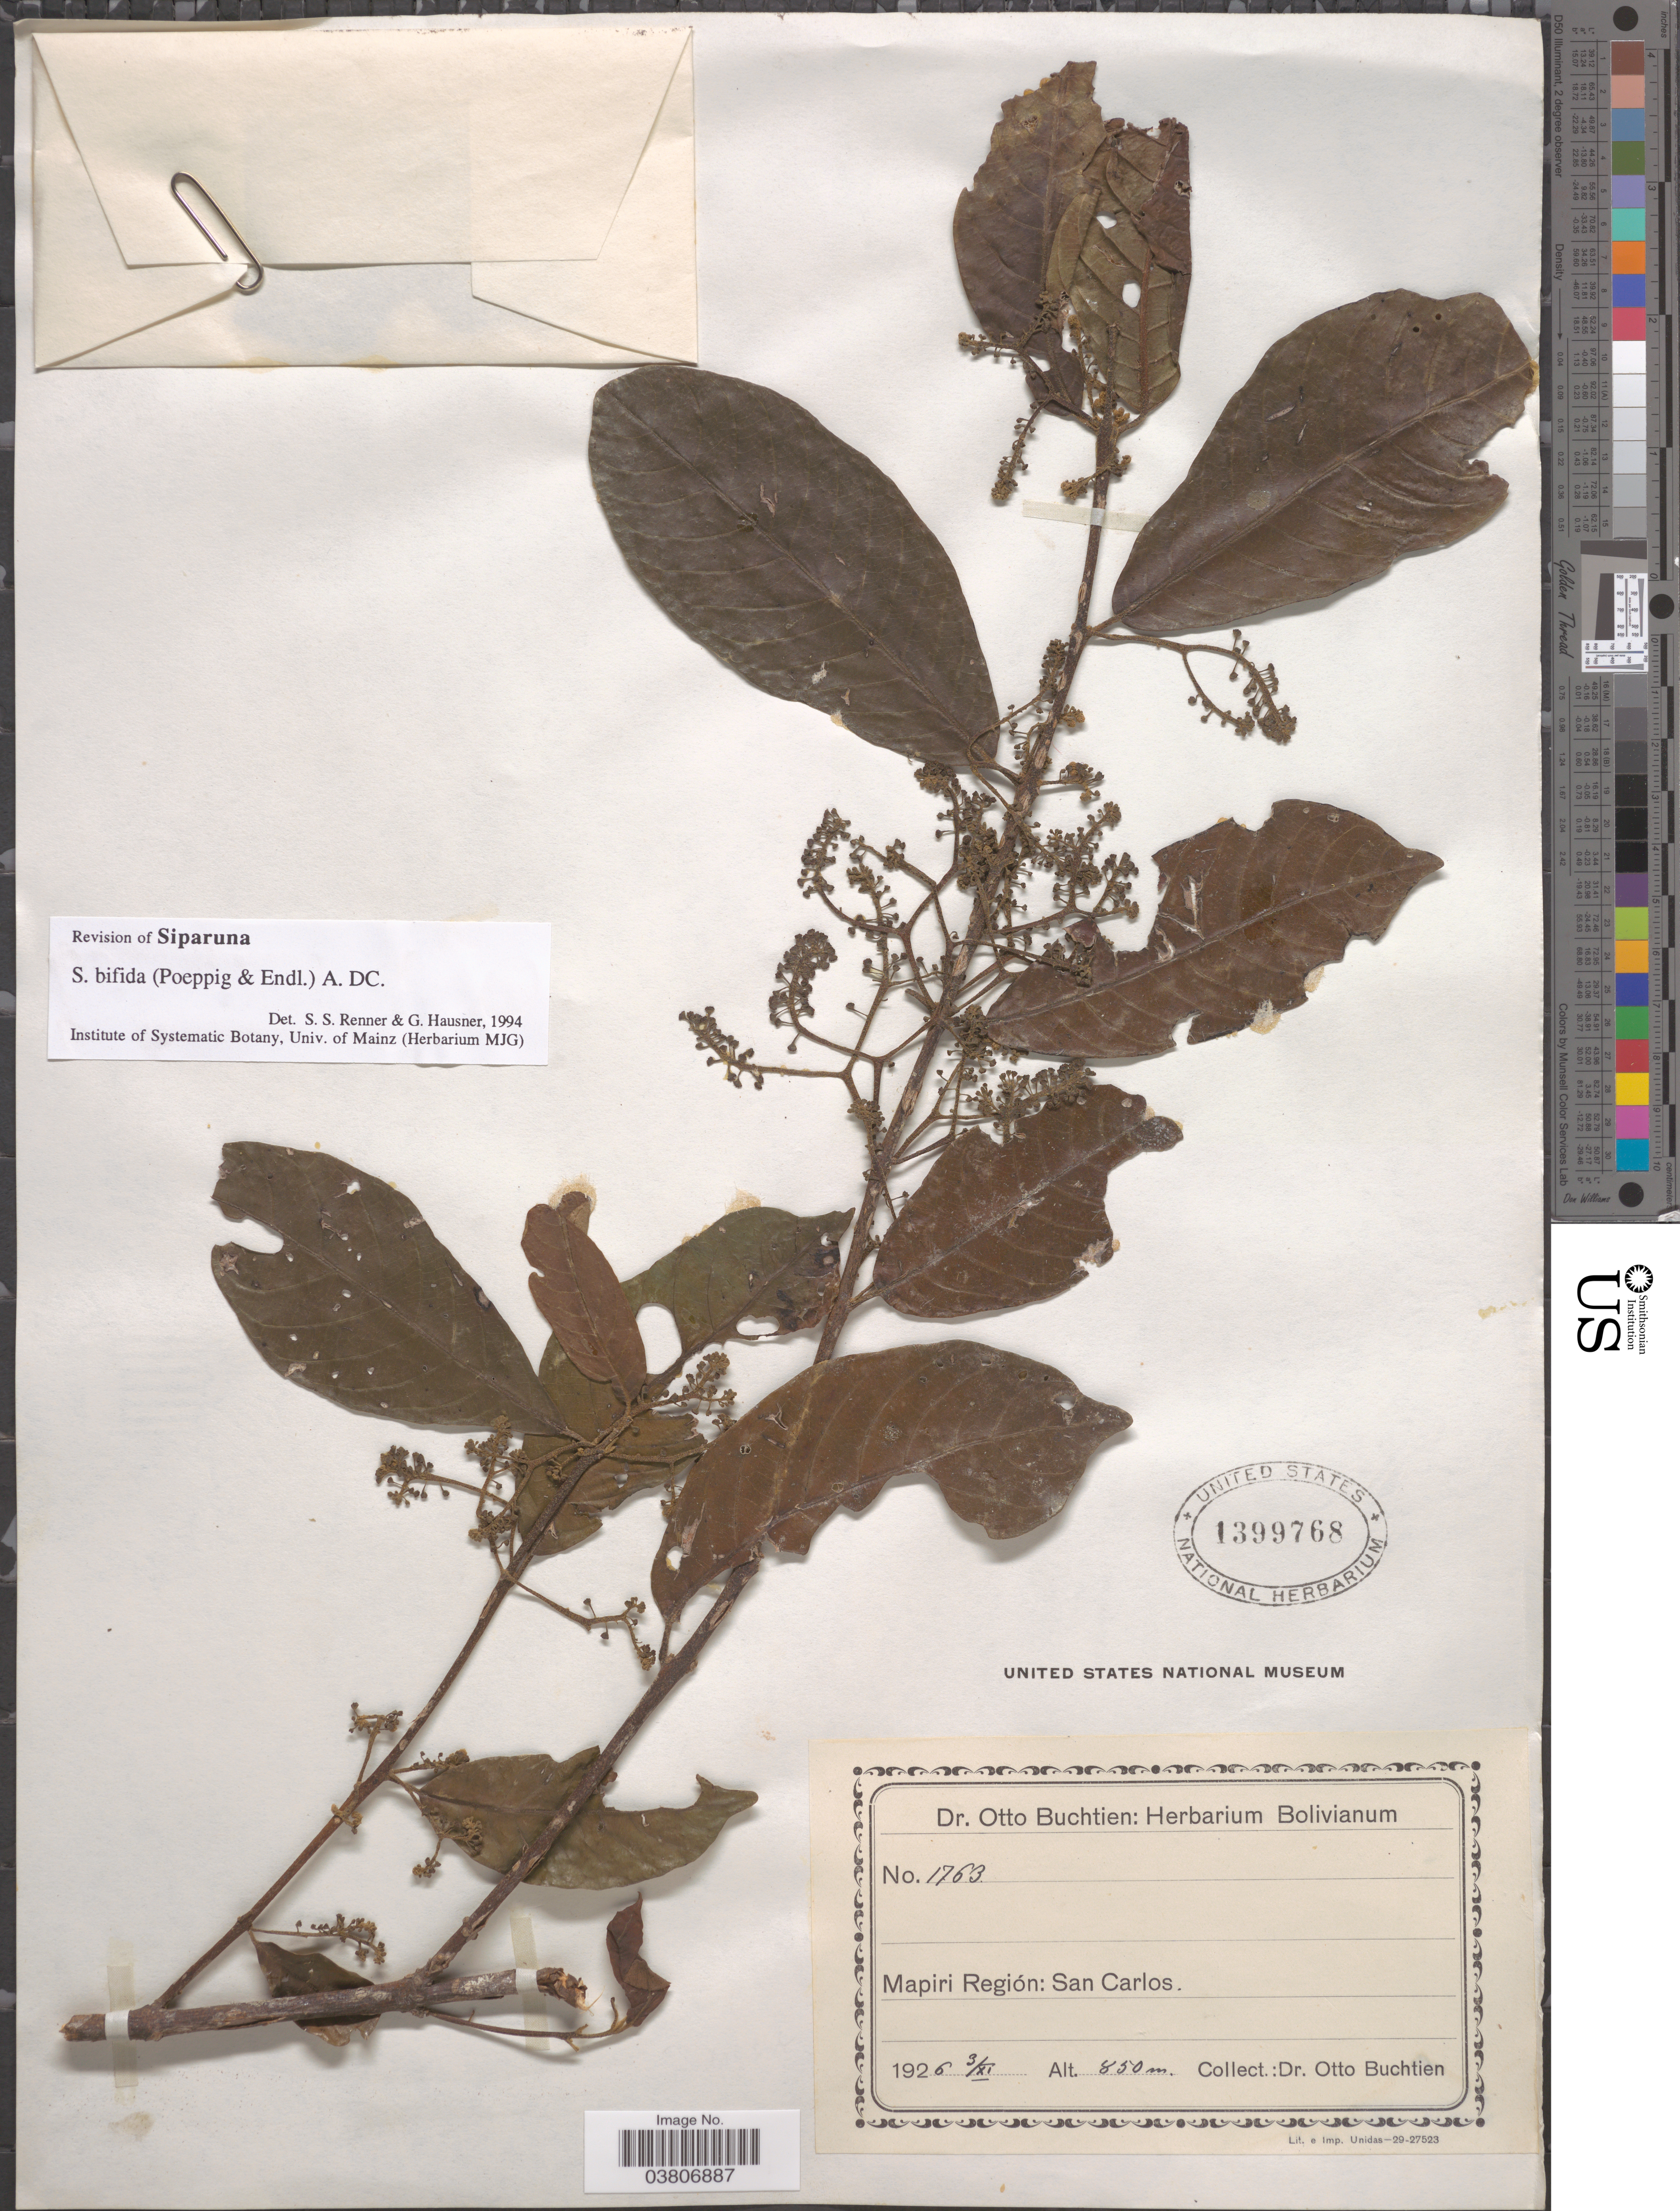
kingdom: Plantae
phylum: Tracheophyta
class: Magnoliopsida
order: Laurales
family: Siparunaceae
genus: Siparuna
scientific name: Siparuna bifida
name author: (Poepp. & Endl.) A. DC.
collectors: O. Buchtien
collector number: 1763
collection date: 1926-11-03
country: Bolivia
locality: Mapiri Región: San Carlos.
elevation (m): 850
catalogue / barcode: US 1399768